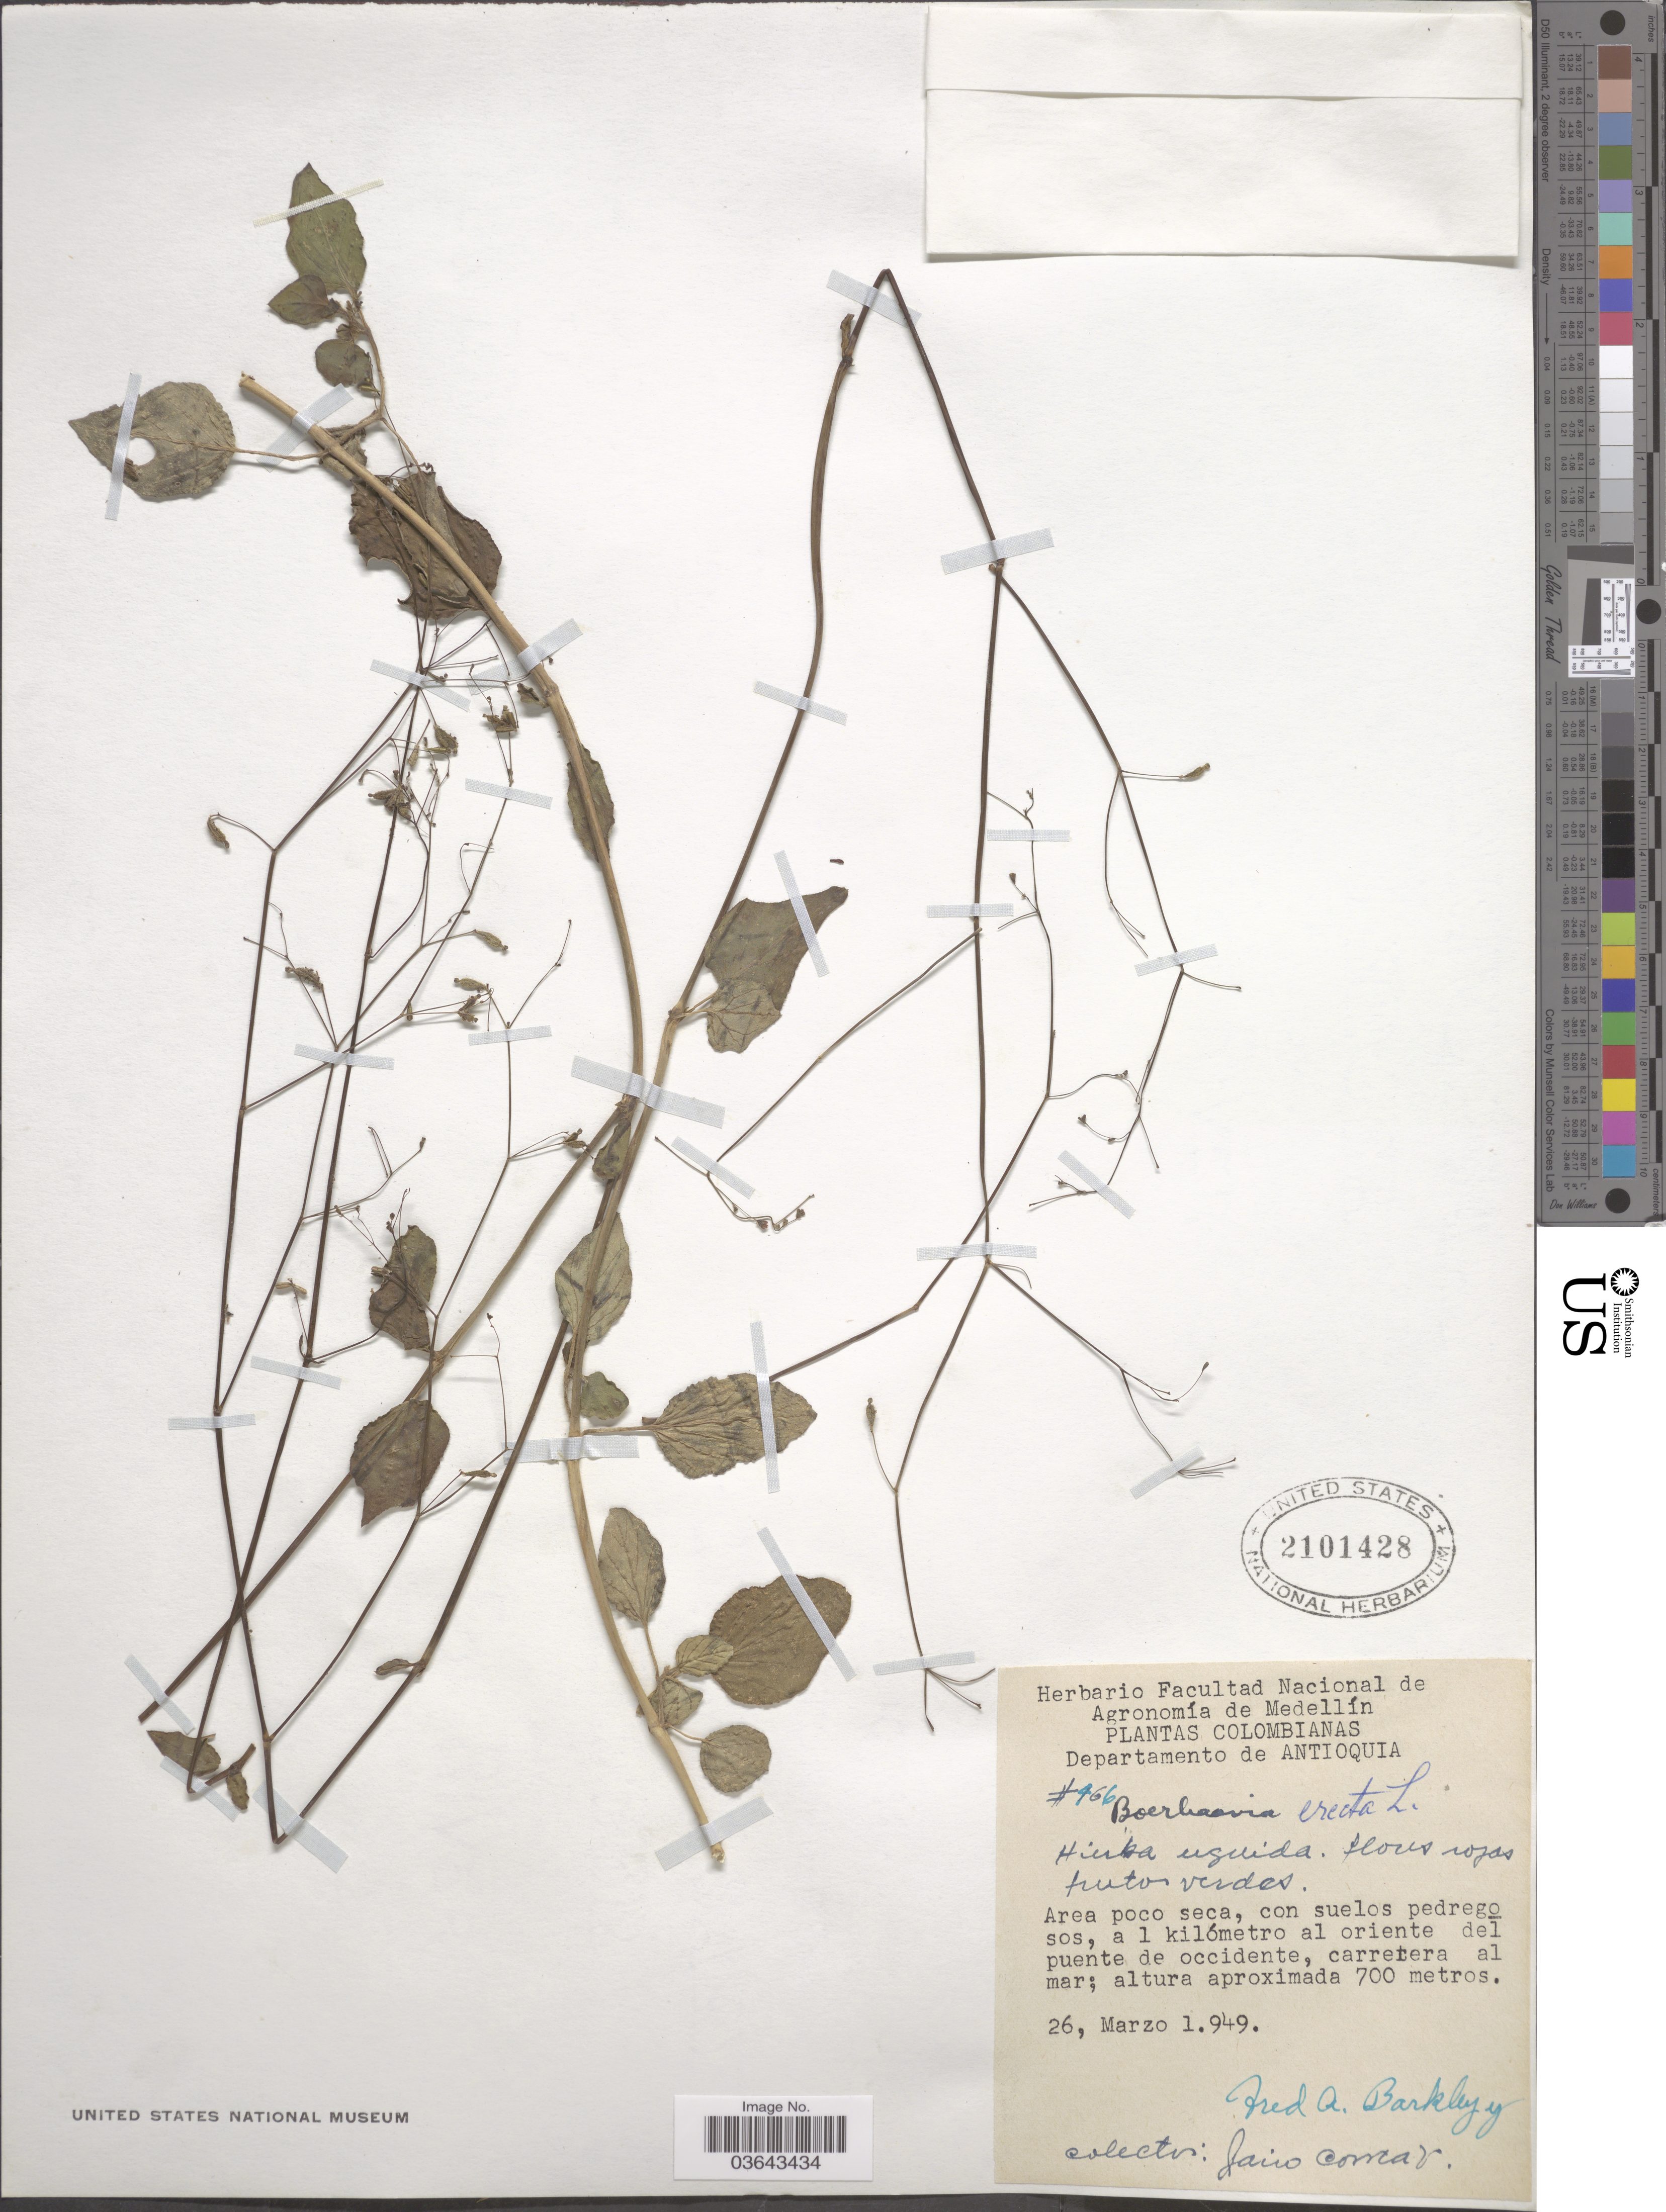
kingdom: Plantae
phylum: Tracheophyta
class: Magnoliopsida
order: Caryophyllales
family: Nyctaginaceae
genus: Boerhavia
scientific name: Boerhavia erecta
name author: L.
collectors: F. A. Barkley & J. Comar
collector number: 466*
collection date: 1949-03-26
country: Colombia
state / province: Antioquia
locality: Departamento de Antioquia. A 1 kilómetro al oriente del puente de occidente.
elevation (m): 700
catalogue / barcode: US 2101428